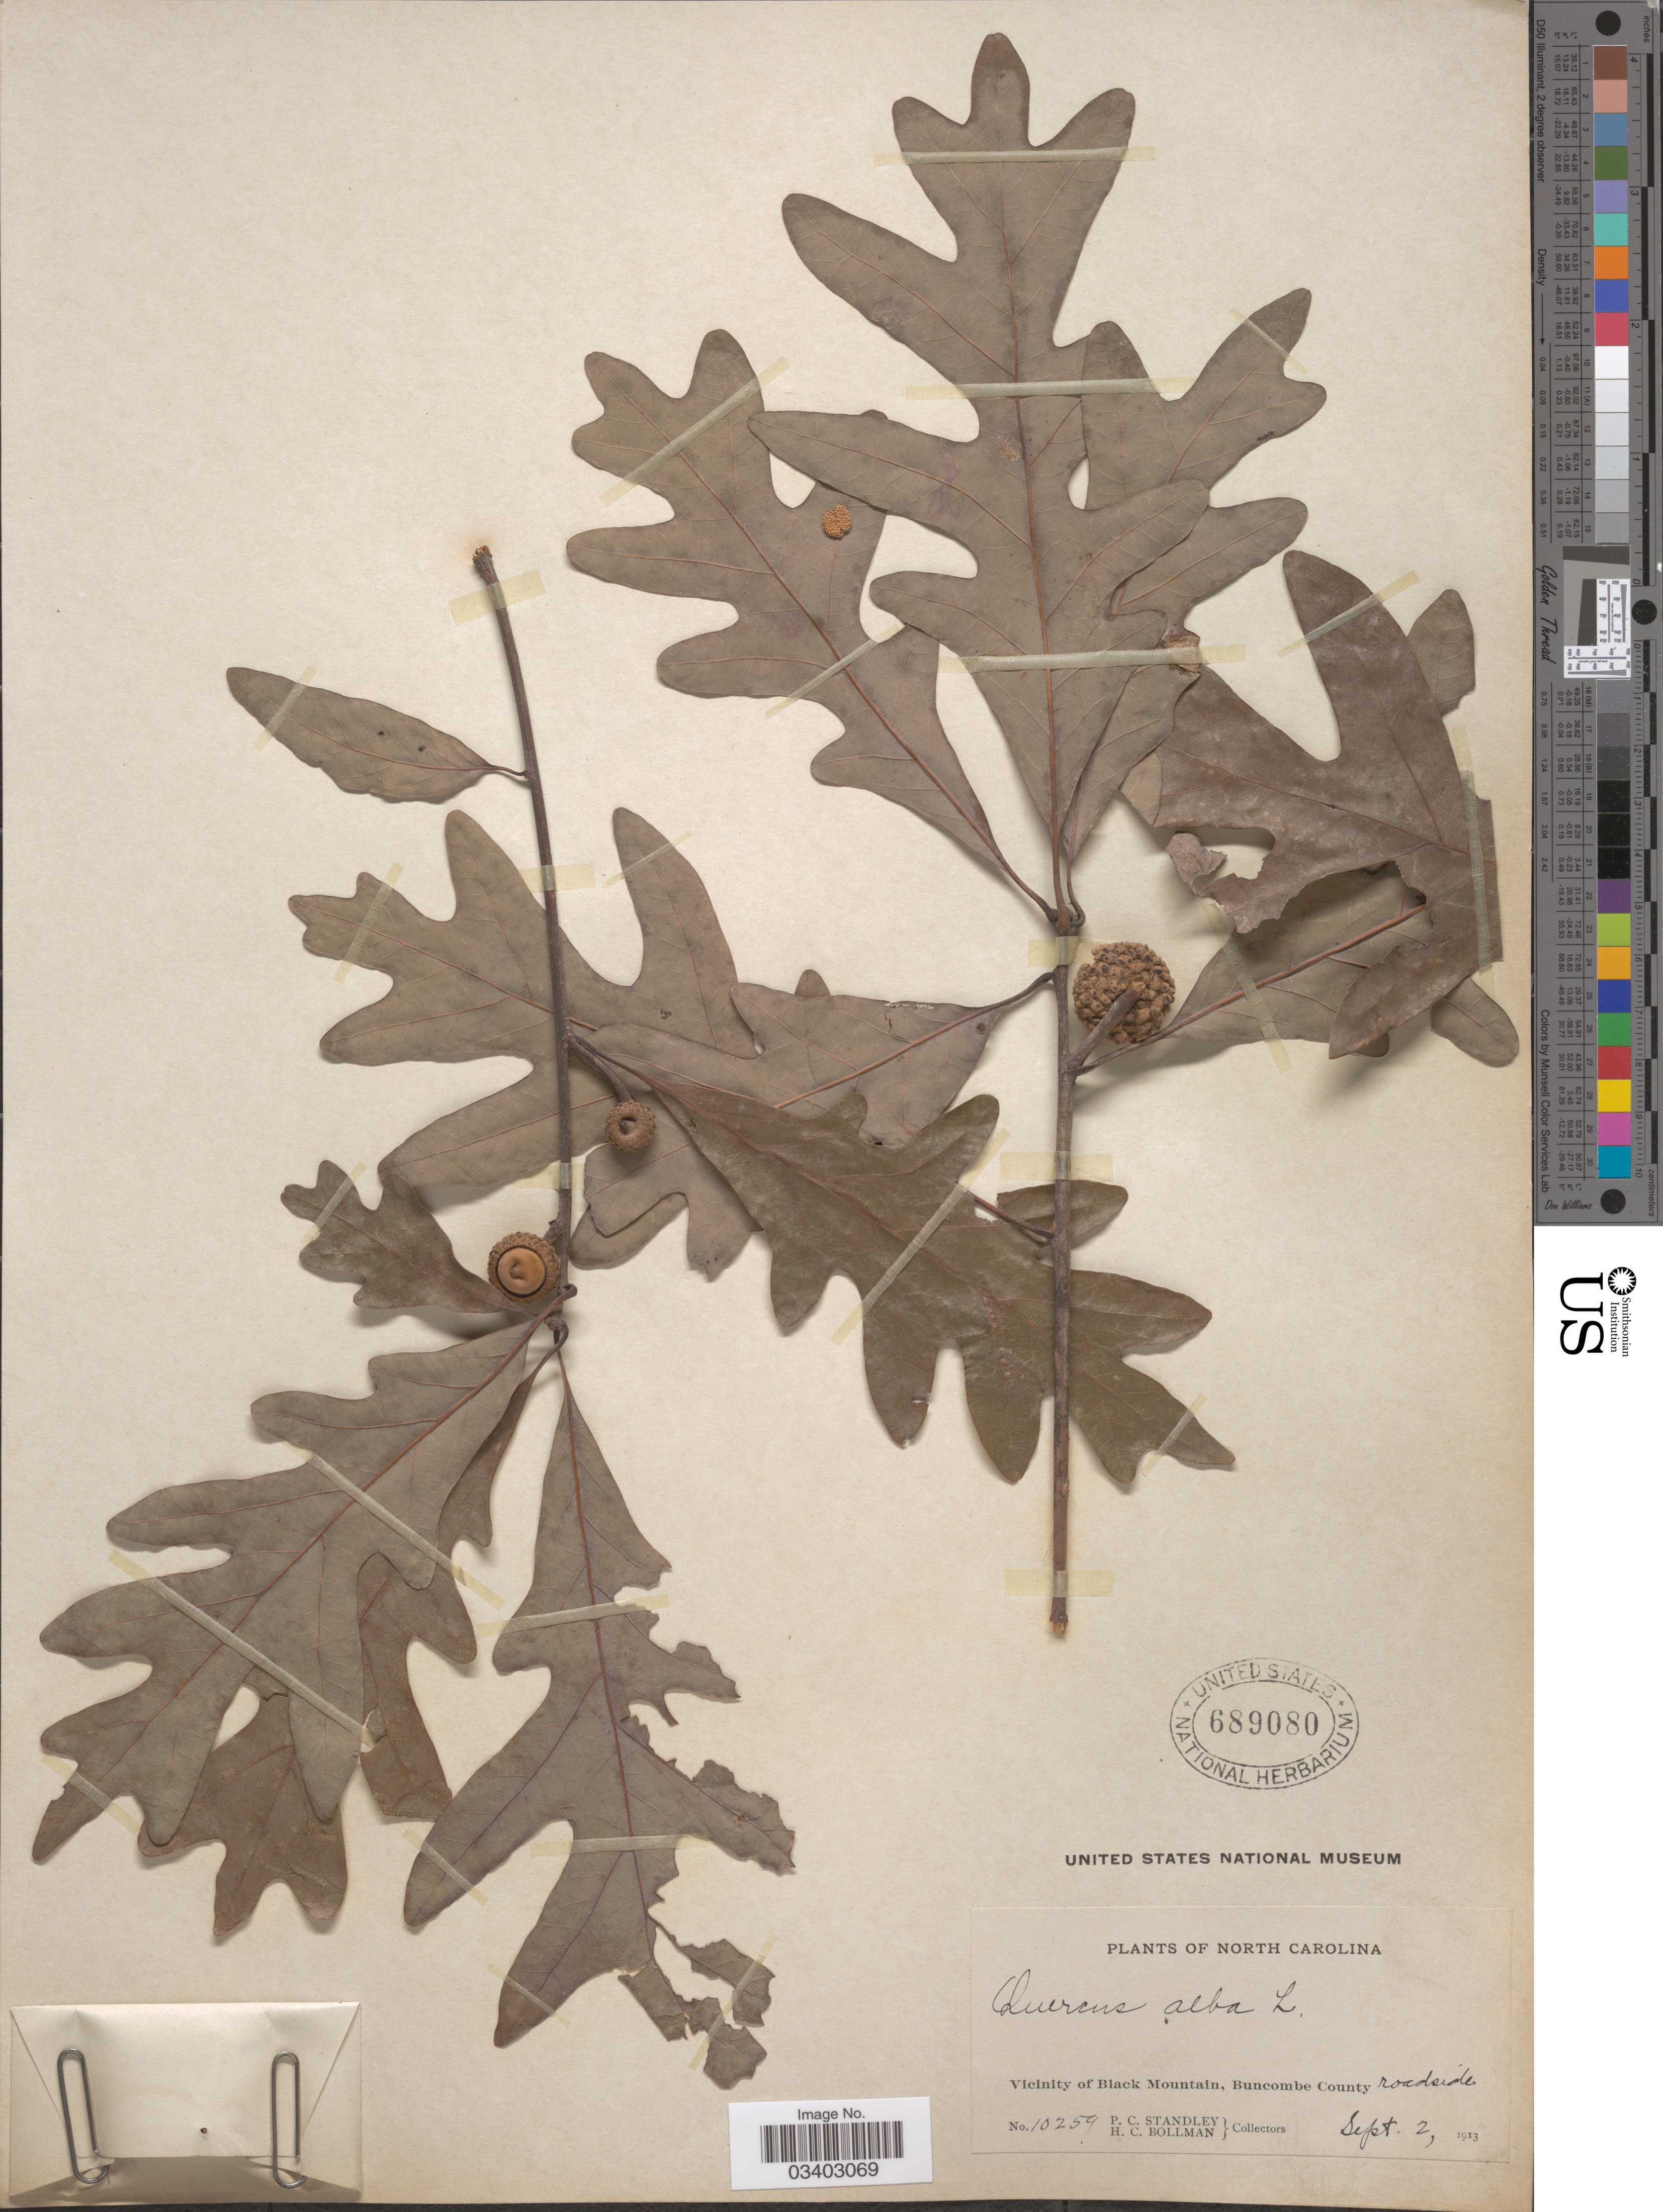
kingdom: Plantae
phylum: Tracheophyta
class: Magnoliopsida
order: Fagales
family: Fagaceae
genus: Quercus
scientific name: Quercus alba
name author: L.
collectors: P. C. Standley & H. C. Bollman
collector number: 10259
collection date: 1913-09-02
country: United States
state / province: North Carolina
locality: Vicinity of Black Mountain, Buncombe County roadside.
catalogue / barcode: US 689080